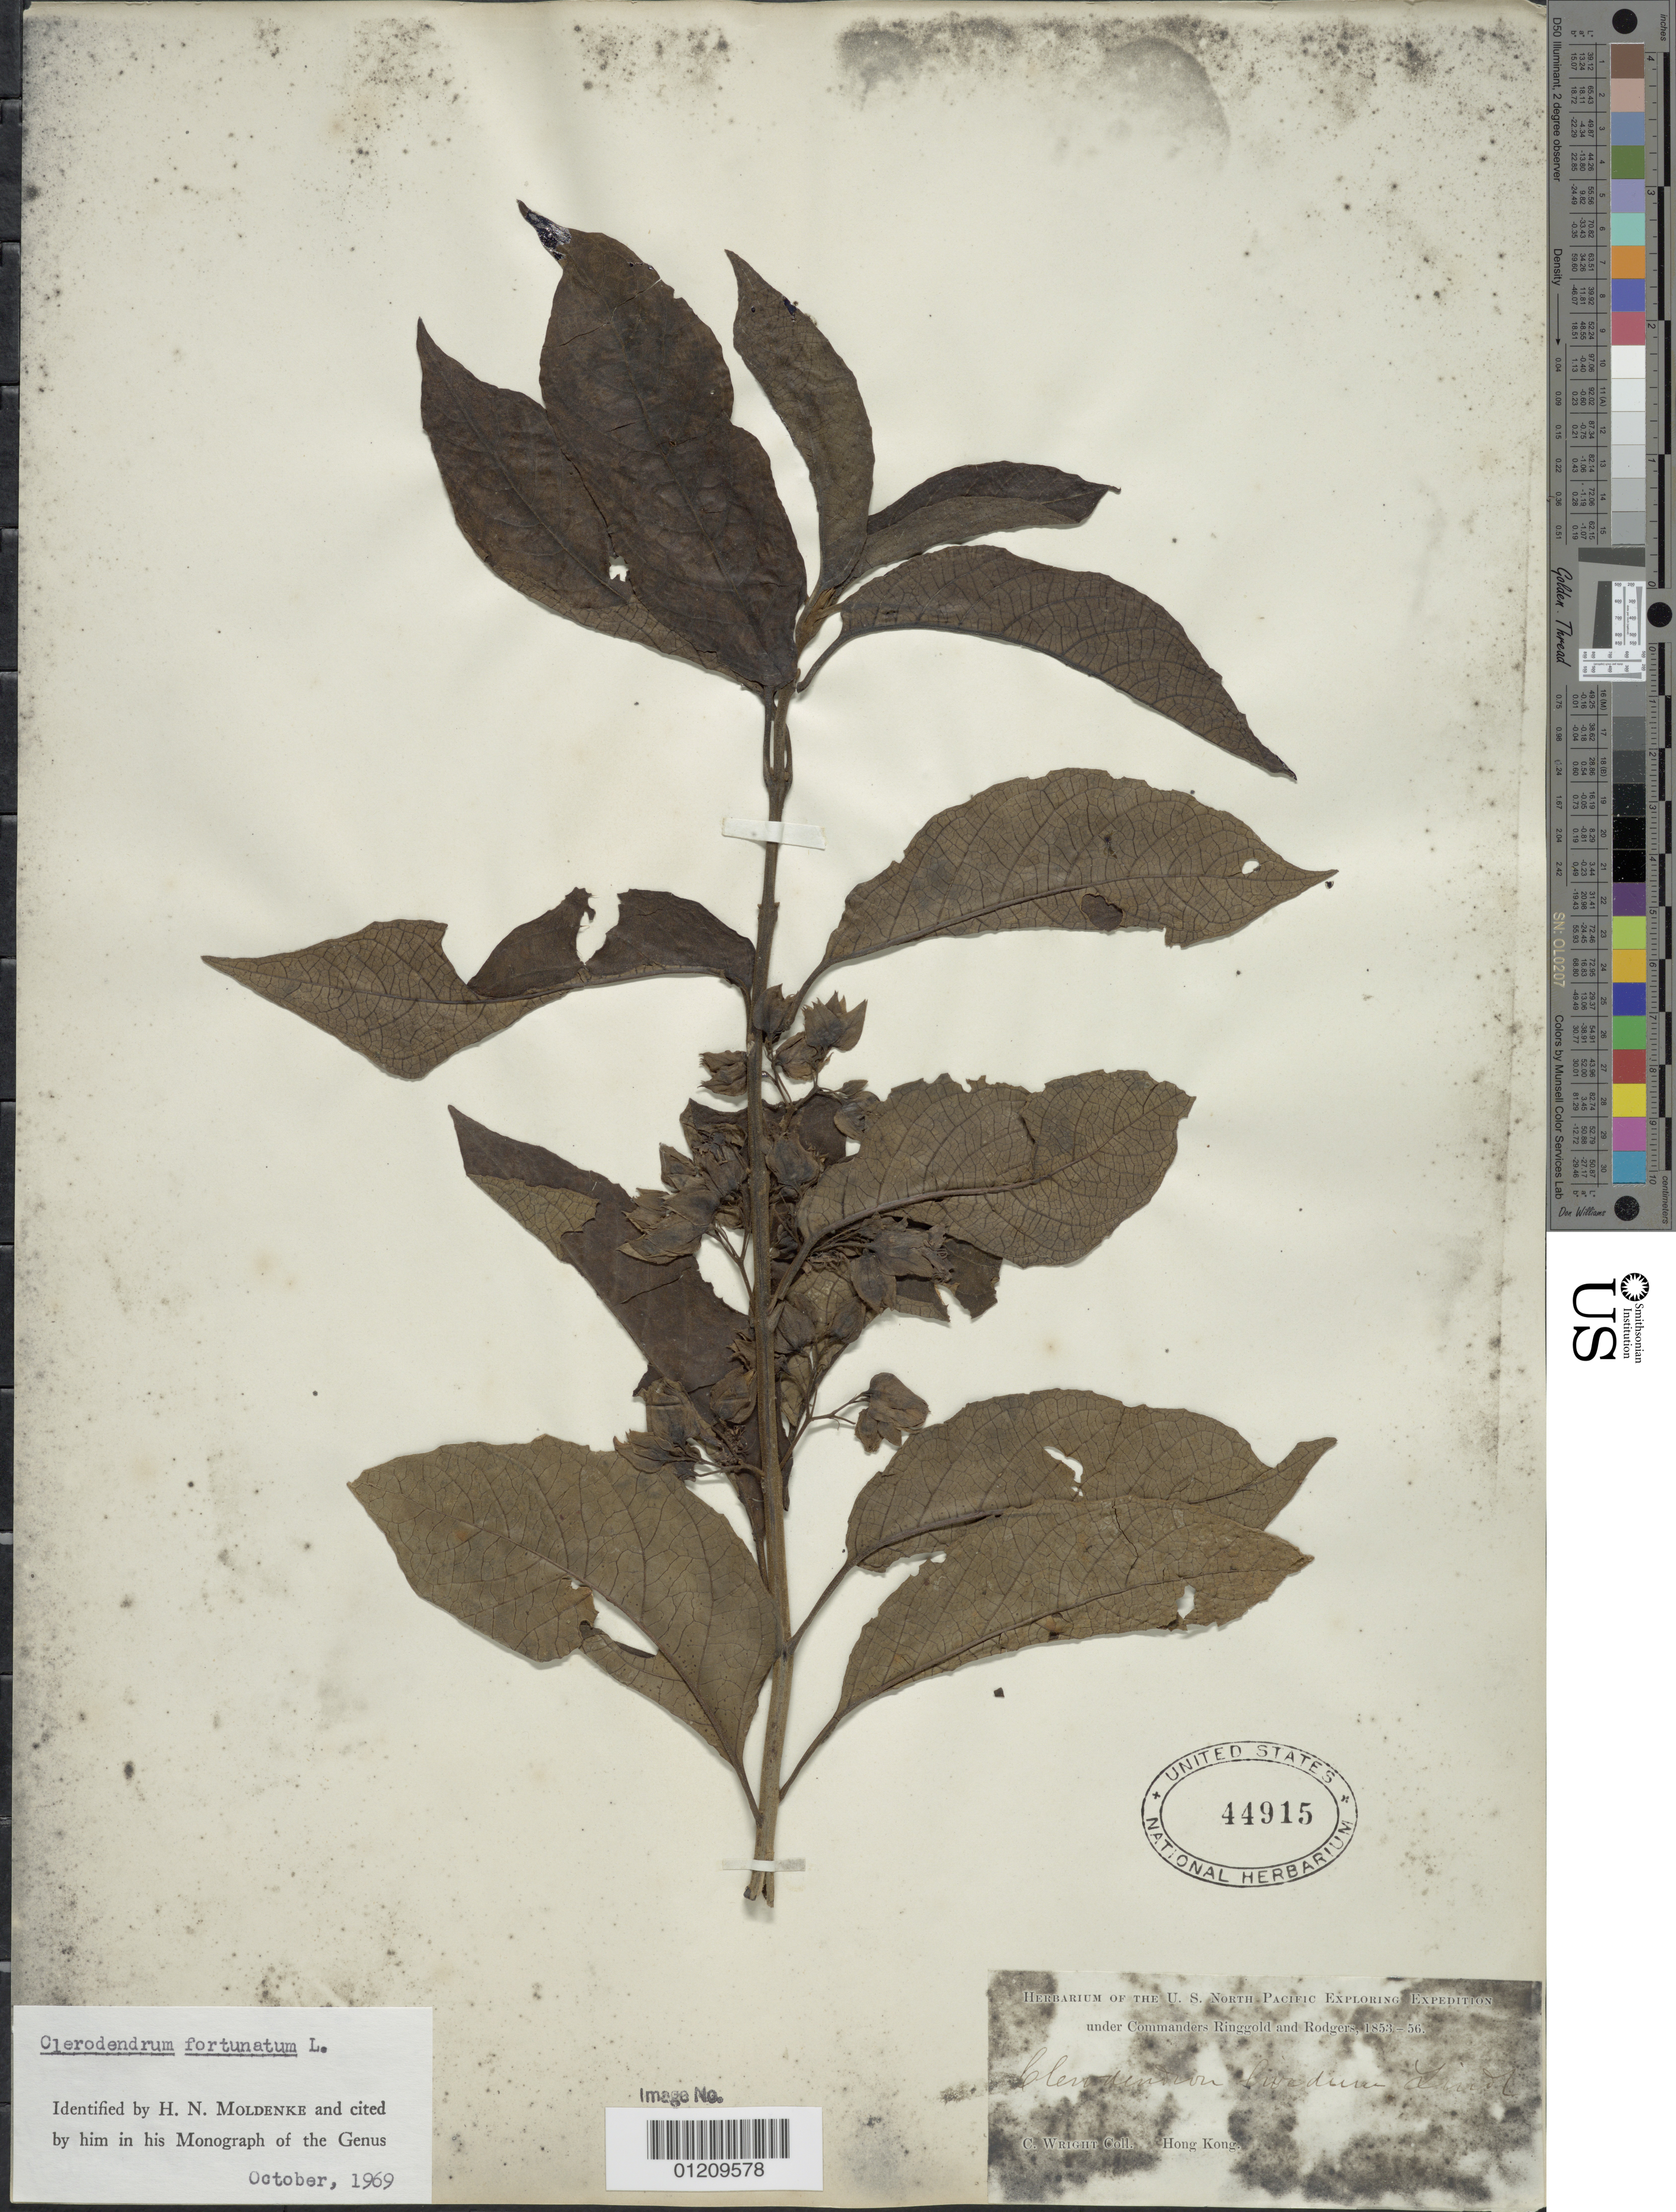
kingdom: Plantae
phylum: Tracheophyta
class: Magnoliopsida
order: Lamiales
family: Lamiaceae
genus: Clerodendrum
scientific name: Clerodendrum fortunatum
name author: L.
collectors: C. Wright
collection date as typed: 1853 to -- -- 1856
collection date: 1853/1856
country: China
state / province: Hong Kong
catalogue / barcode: US 44915